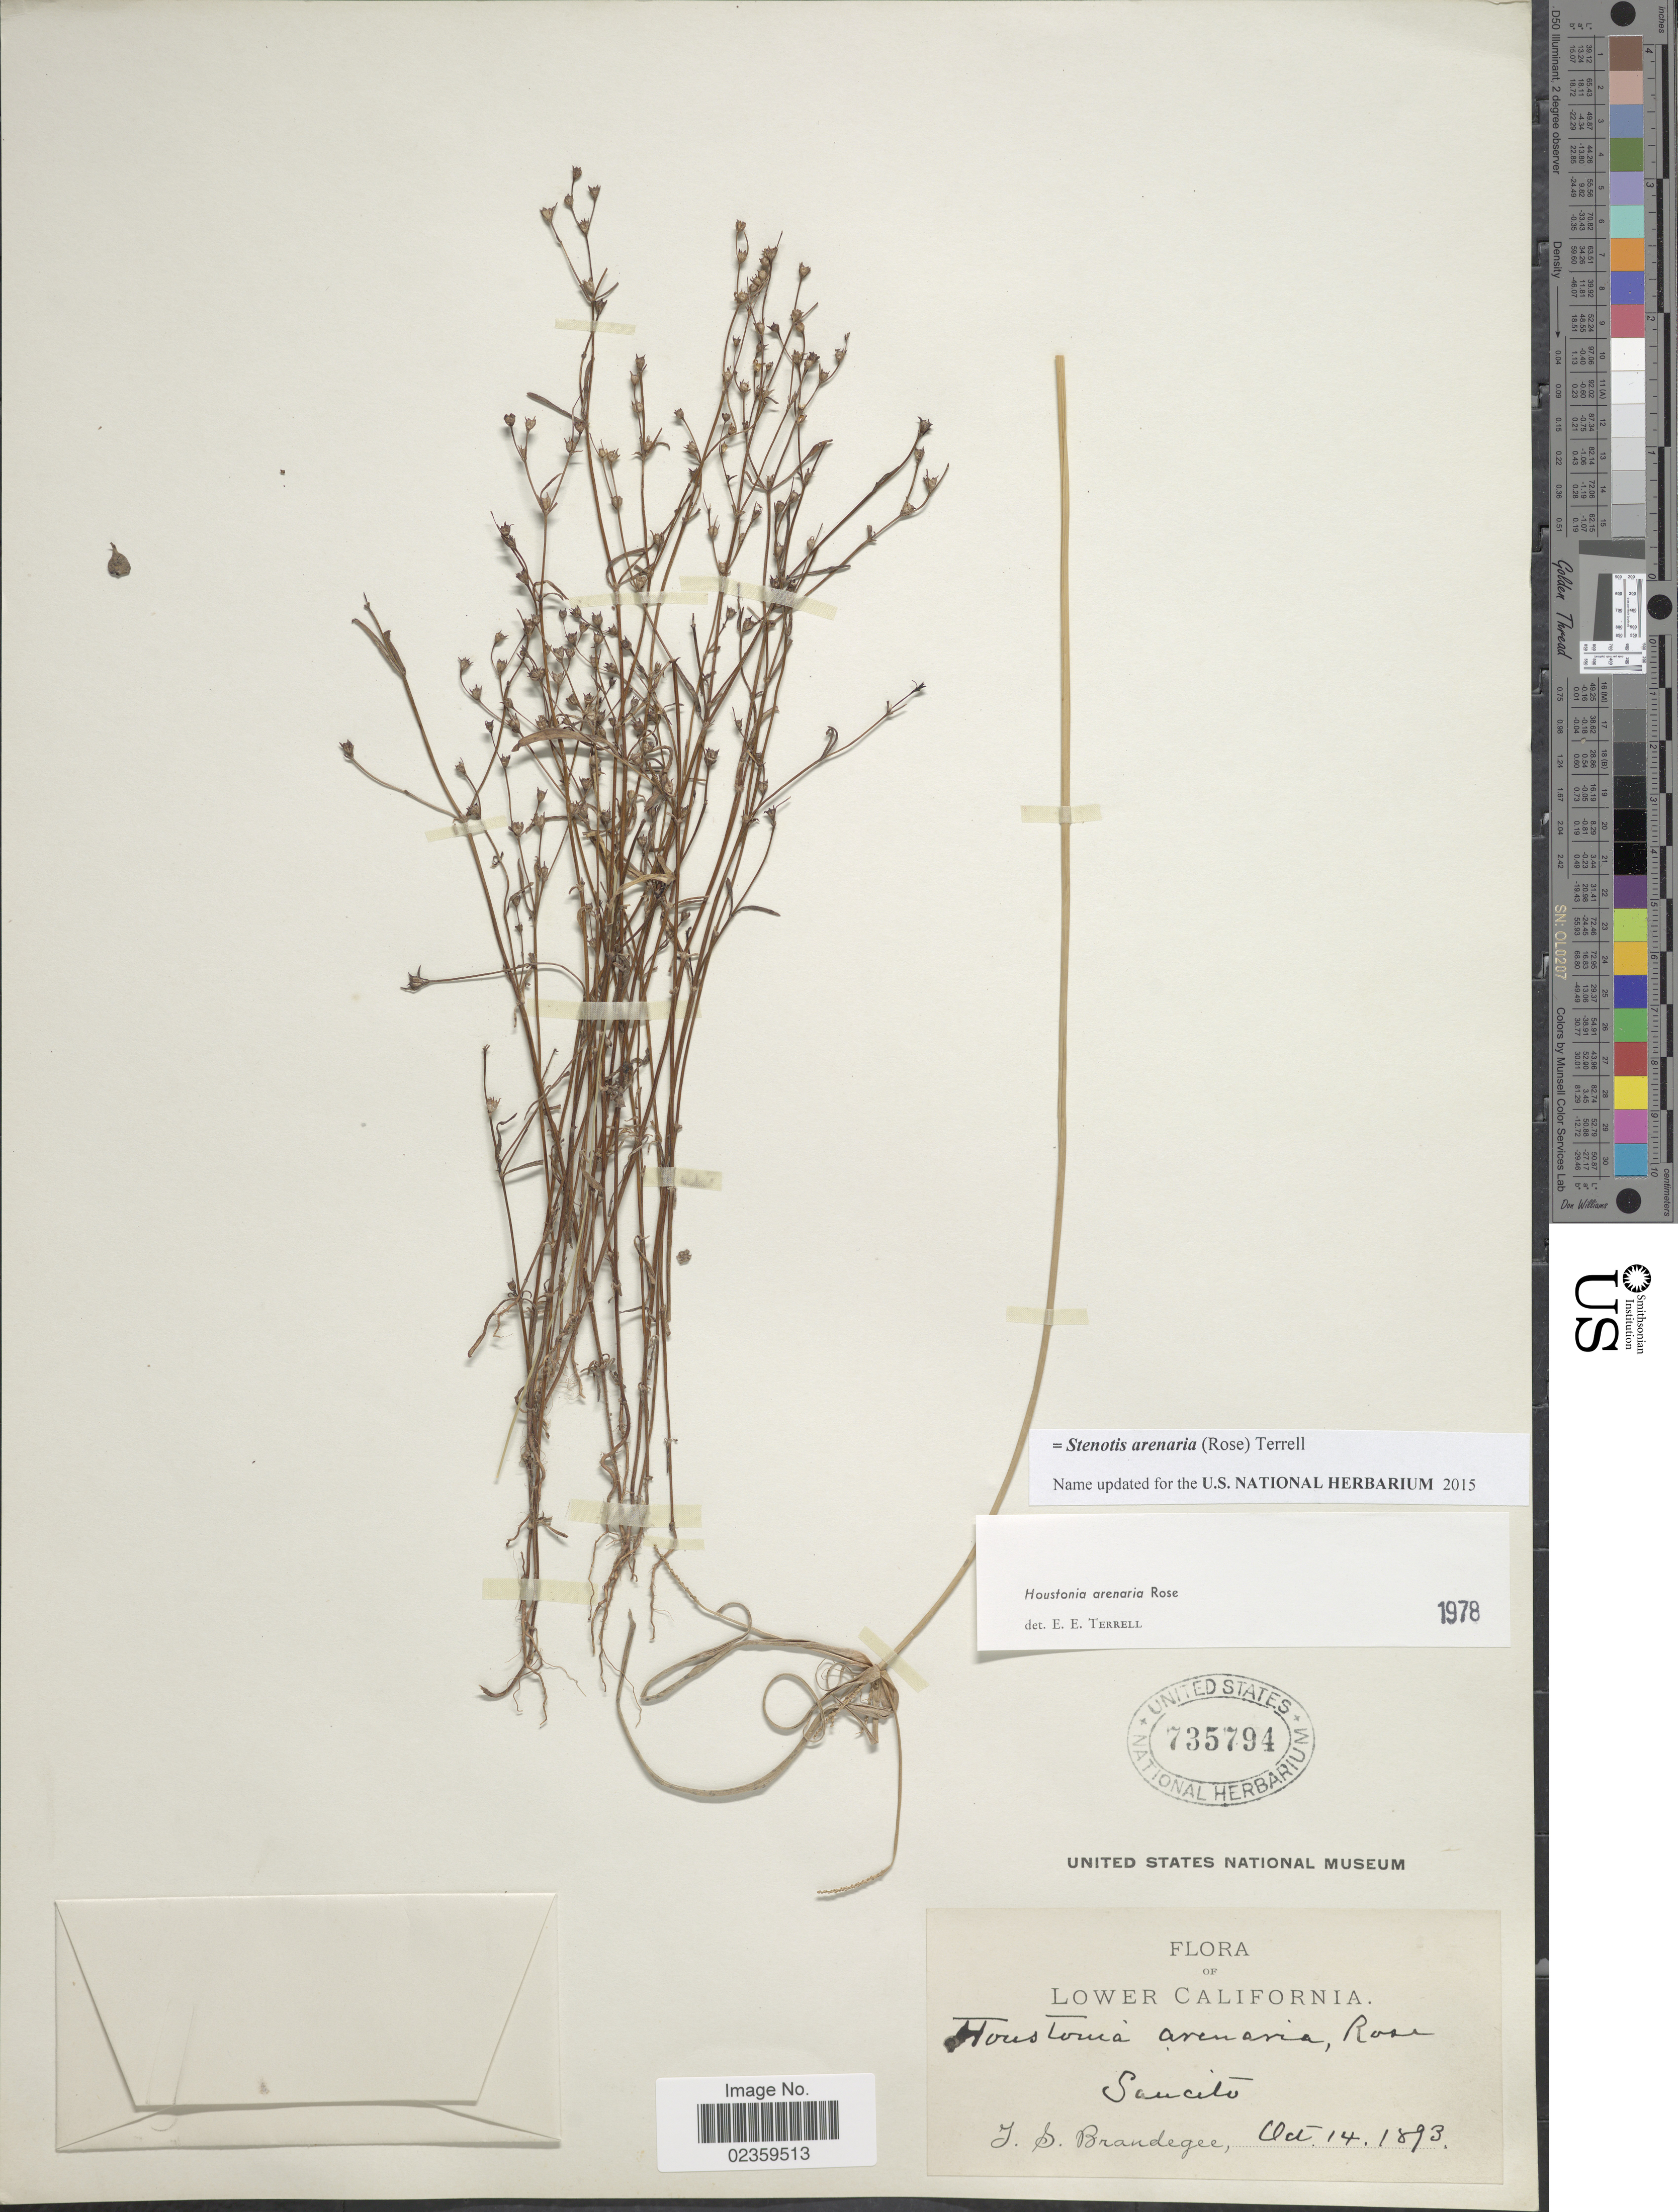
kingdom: Plantae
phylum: Tracheophyta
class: Magnoliopsida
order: Gentianales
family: Rubiaceae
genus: Stenotis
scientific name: Stenotis arenaria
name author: (Rose) Terrell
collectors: J. S. Brandegee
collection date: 1893-10-14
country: Mexico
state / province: Baja California Sur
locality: Lower California. Sancito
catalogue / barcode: US 735794